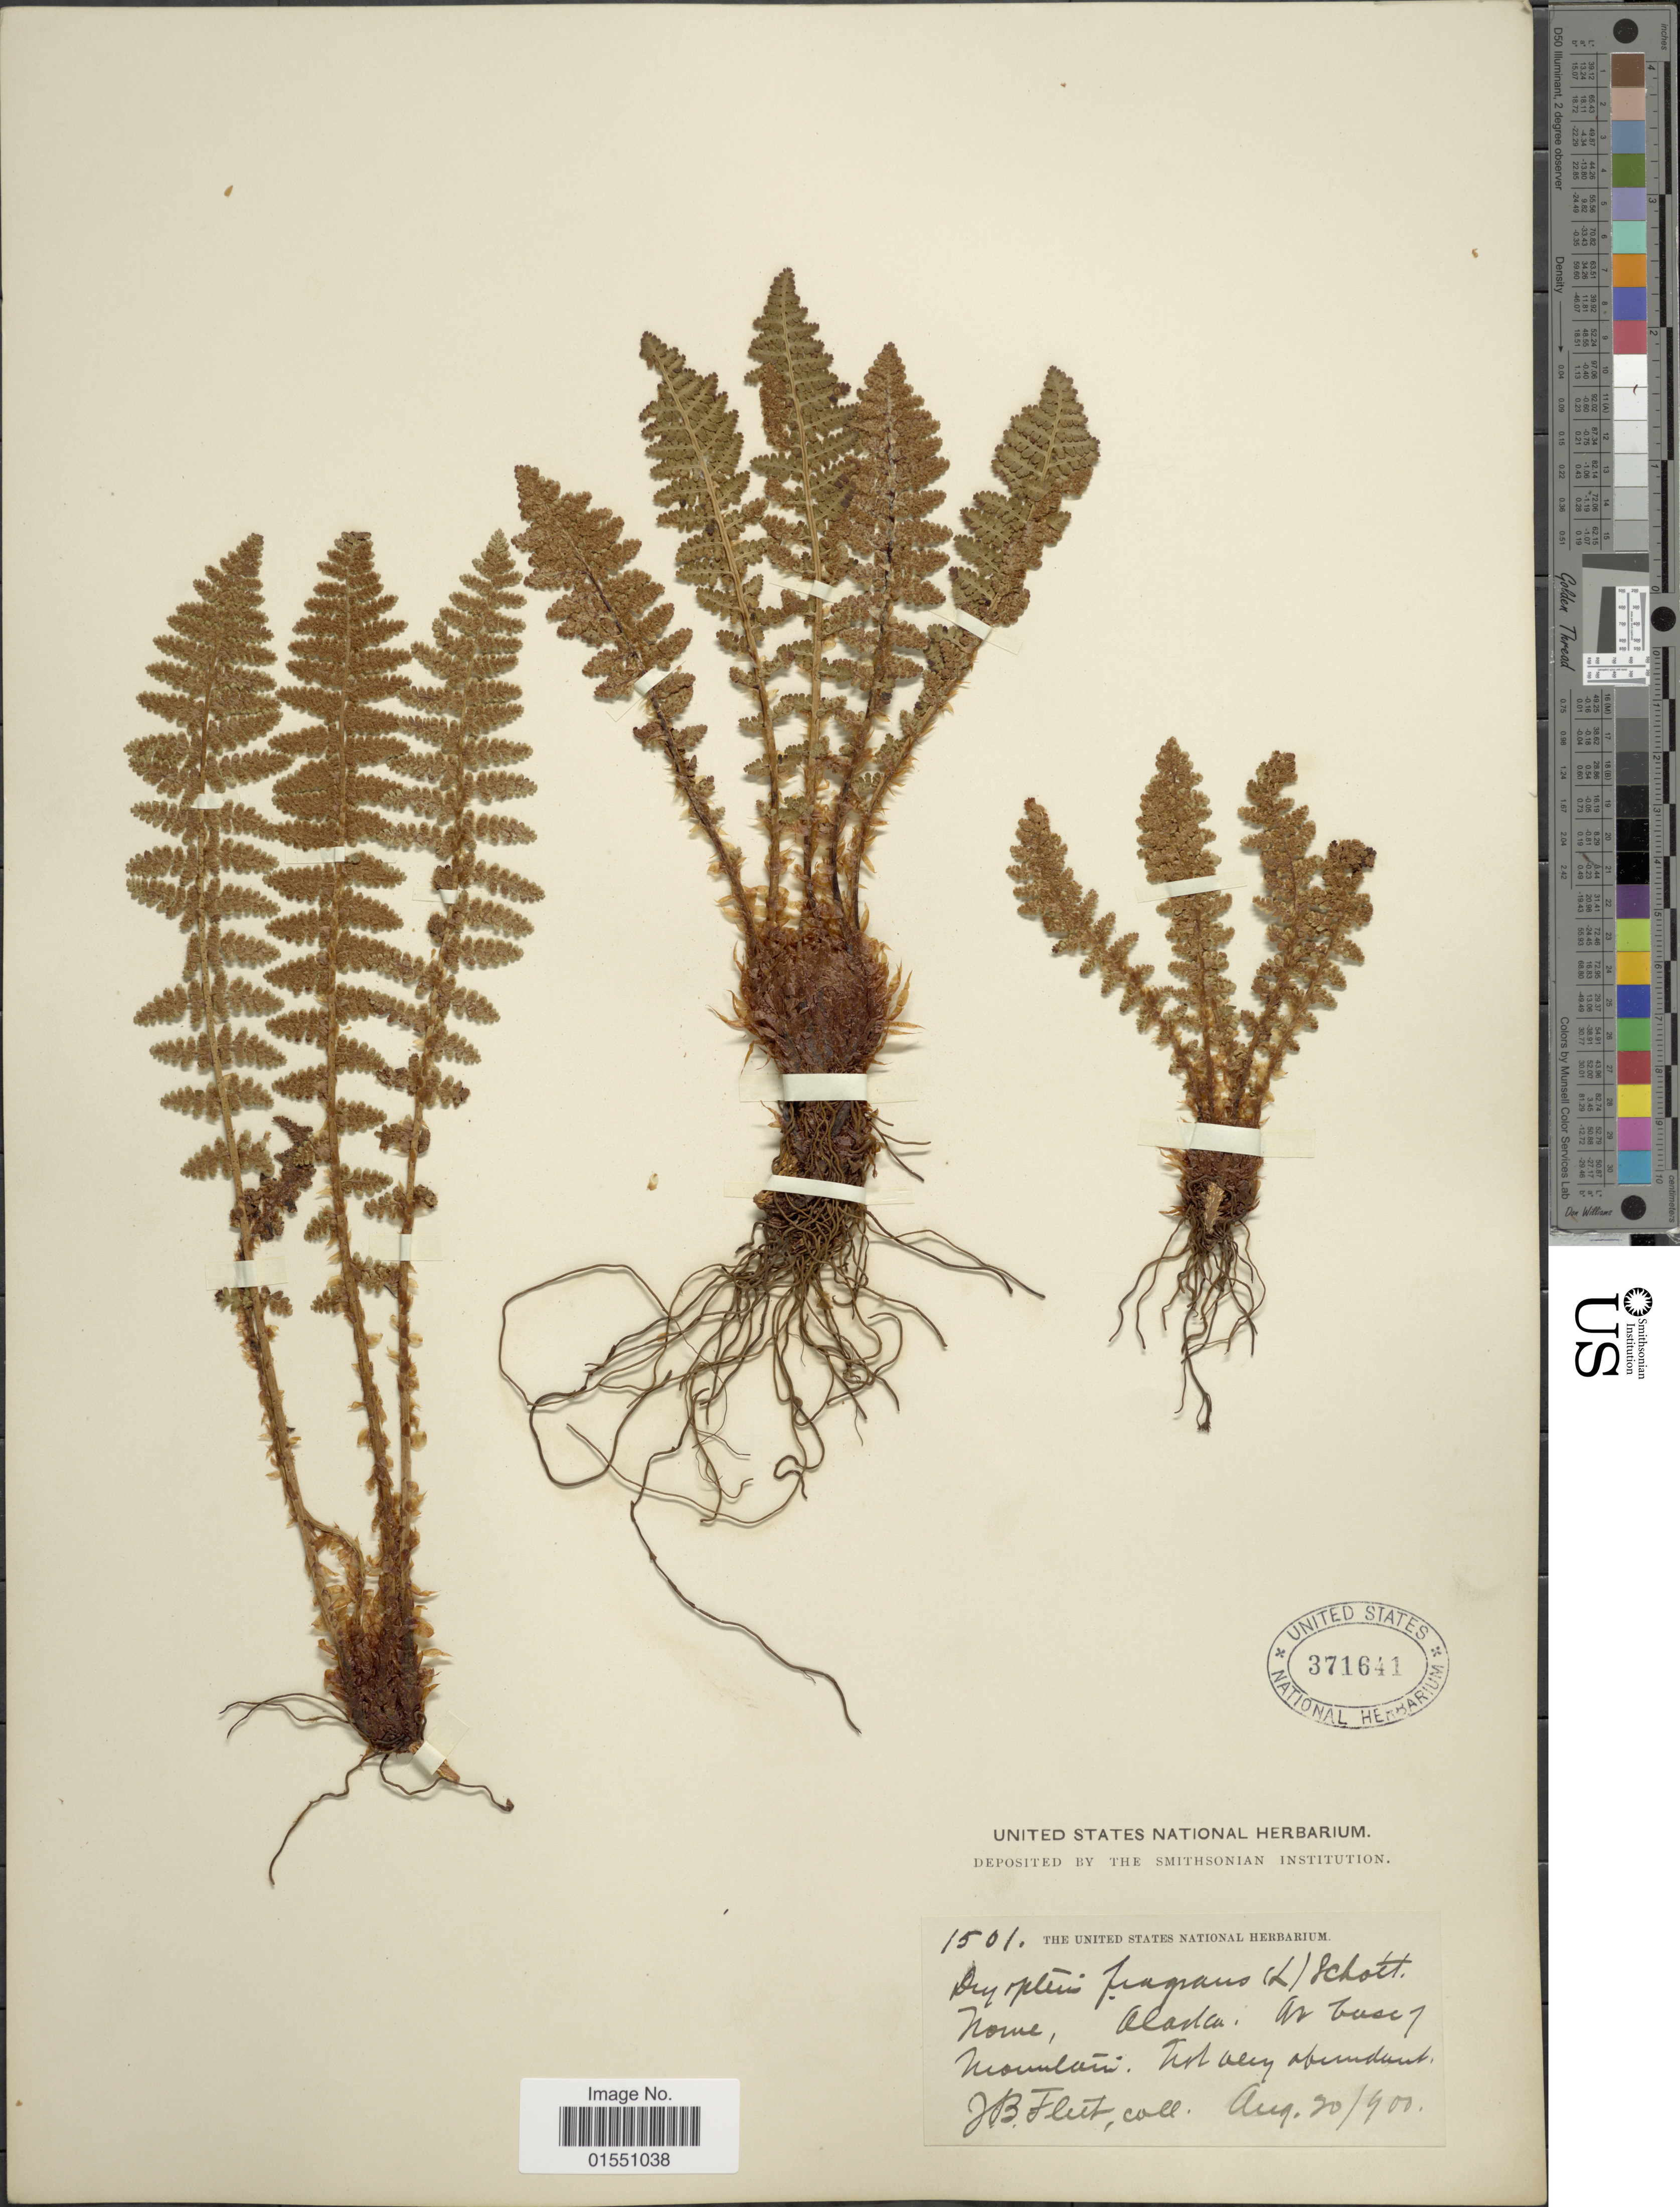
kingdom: Plantae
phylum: Tracheophyta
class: Polypodiopsida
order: Polypodiales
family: Dryopteridaceae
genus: Dryopteris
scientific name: Dryopteris fragrans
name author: (L.) Schott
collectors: J. Flett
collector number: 1501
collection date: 1900-08-20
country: United States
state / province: Alaska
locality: Nome. At base of mountain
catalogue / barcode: US 371641